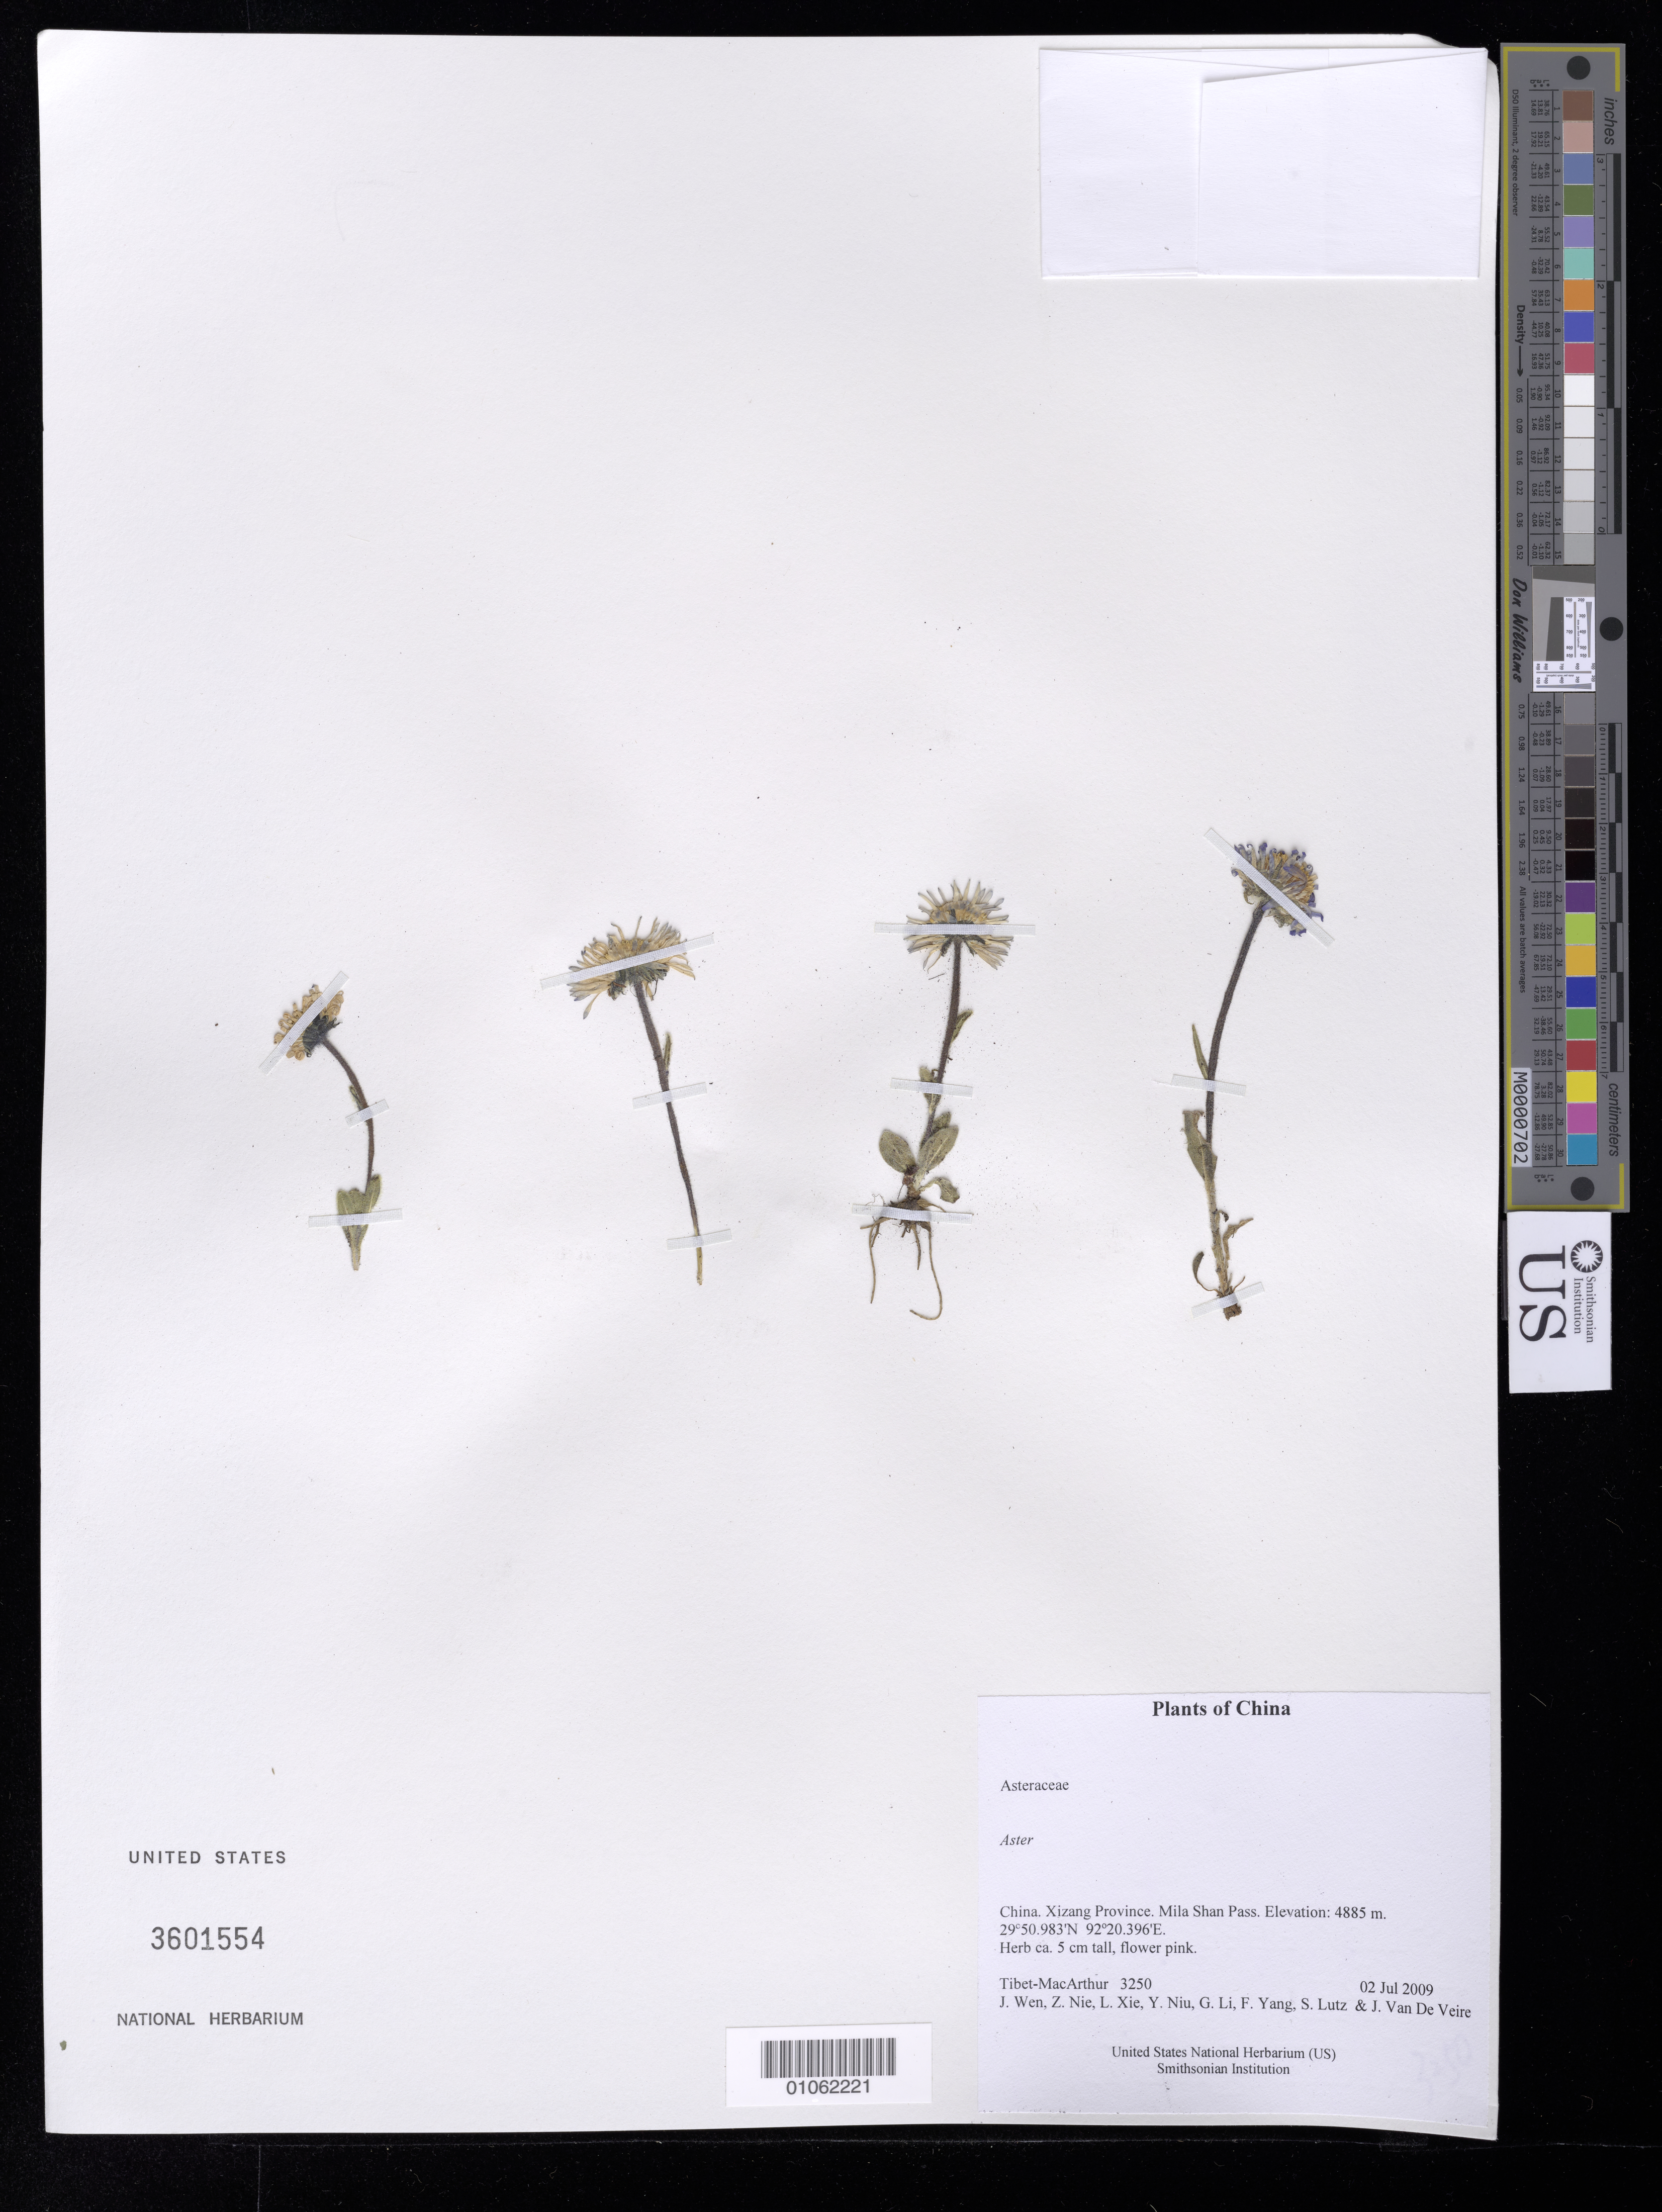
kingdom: Plantae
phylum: Tracheophyta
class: Magnoliopsida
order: Asterales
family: Asteraceae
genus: Aster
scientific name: Aster sp.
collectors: Tibet-MacArthur, J. Wen, Z. Nie, L. Xie, Y. Niu, G. Li, F. Yang, S. Lutz & J. Van De Veire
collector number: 3250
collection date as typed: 02 Jul 2009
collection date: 2009-07-02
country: China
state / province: Xizang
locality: Mila Shan Pass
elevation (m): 4885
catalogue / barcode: US 3601554